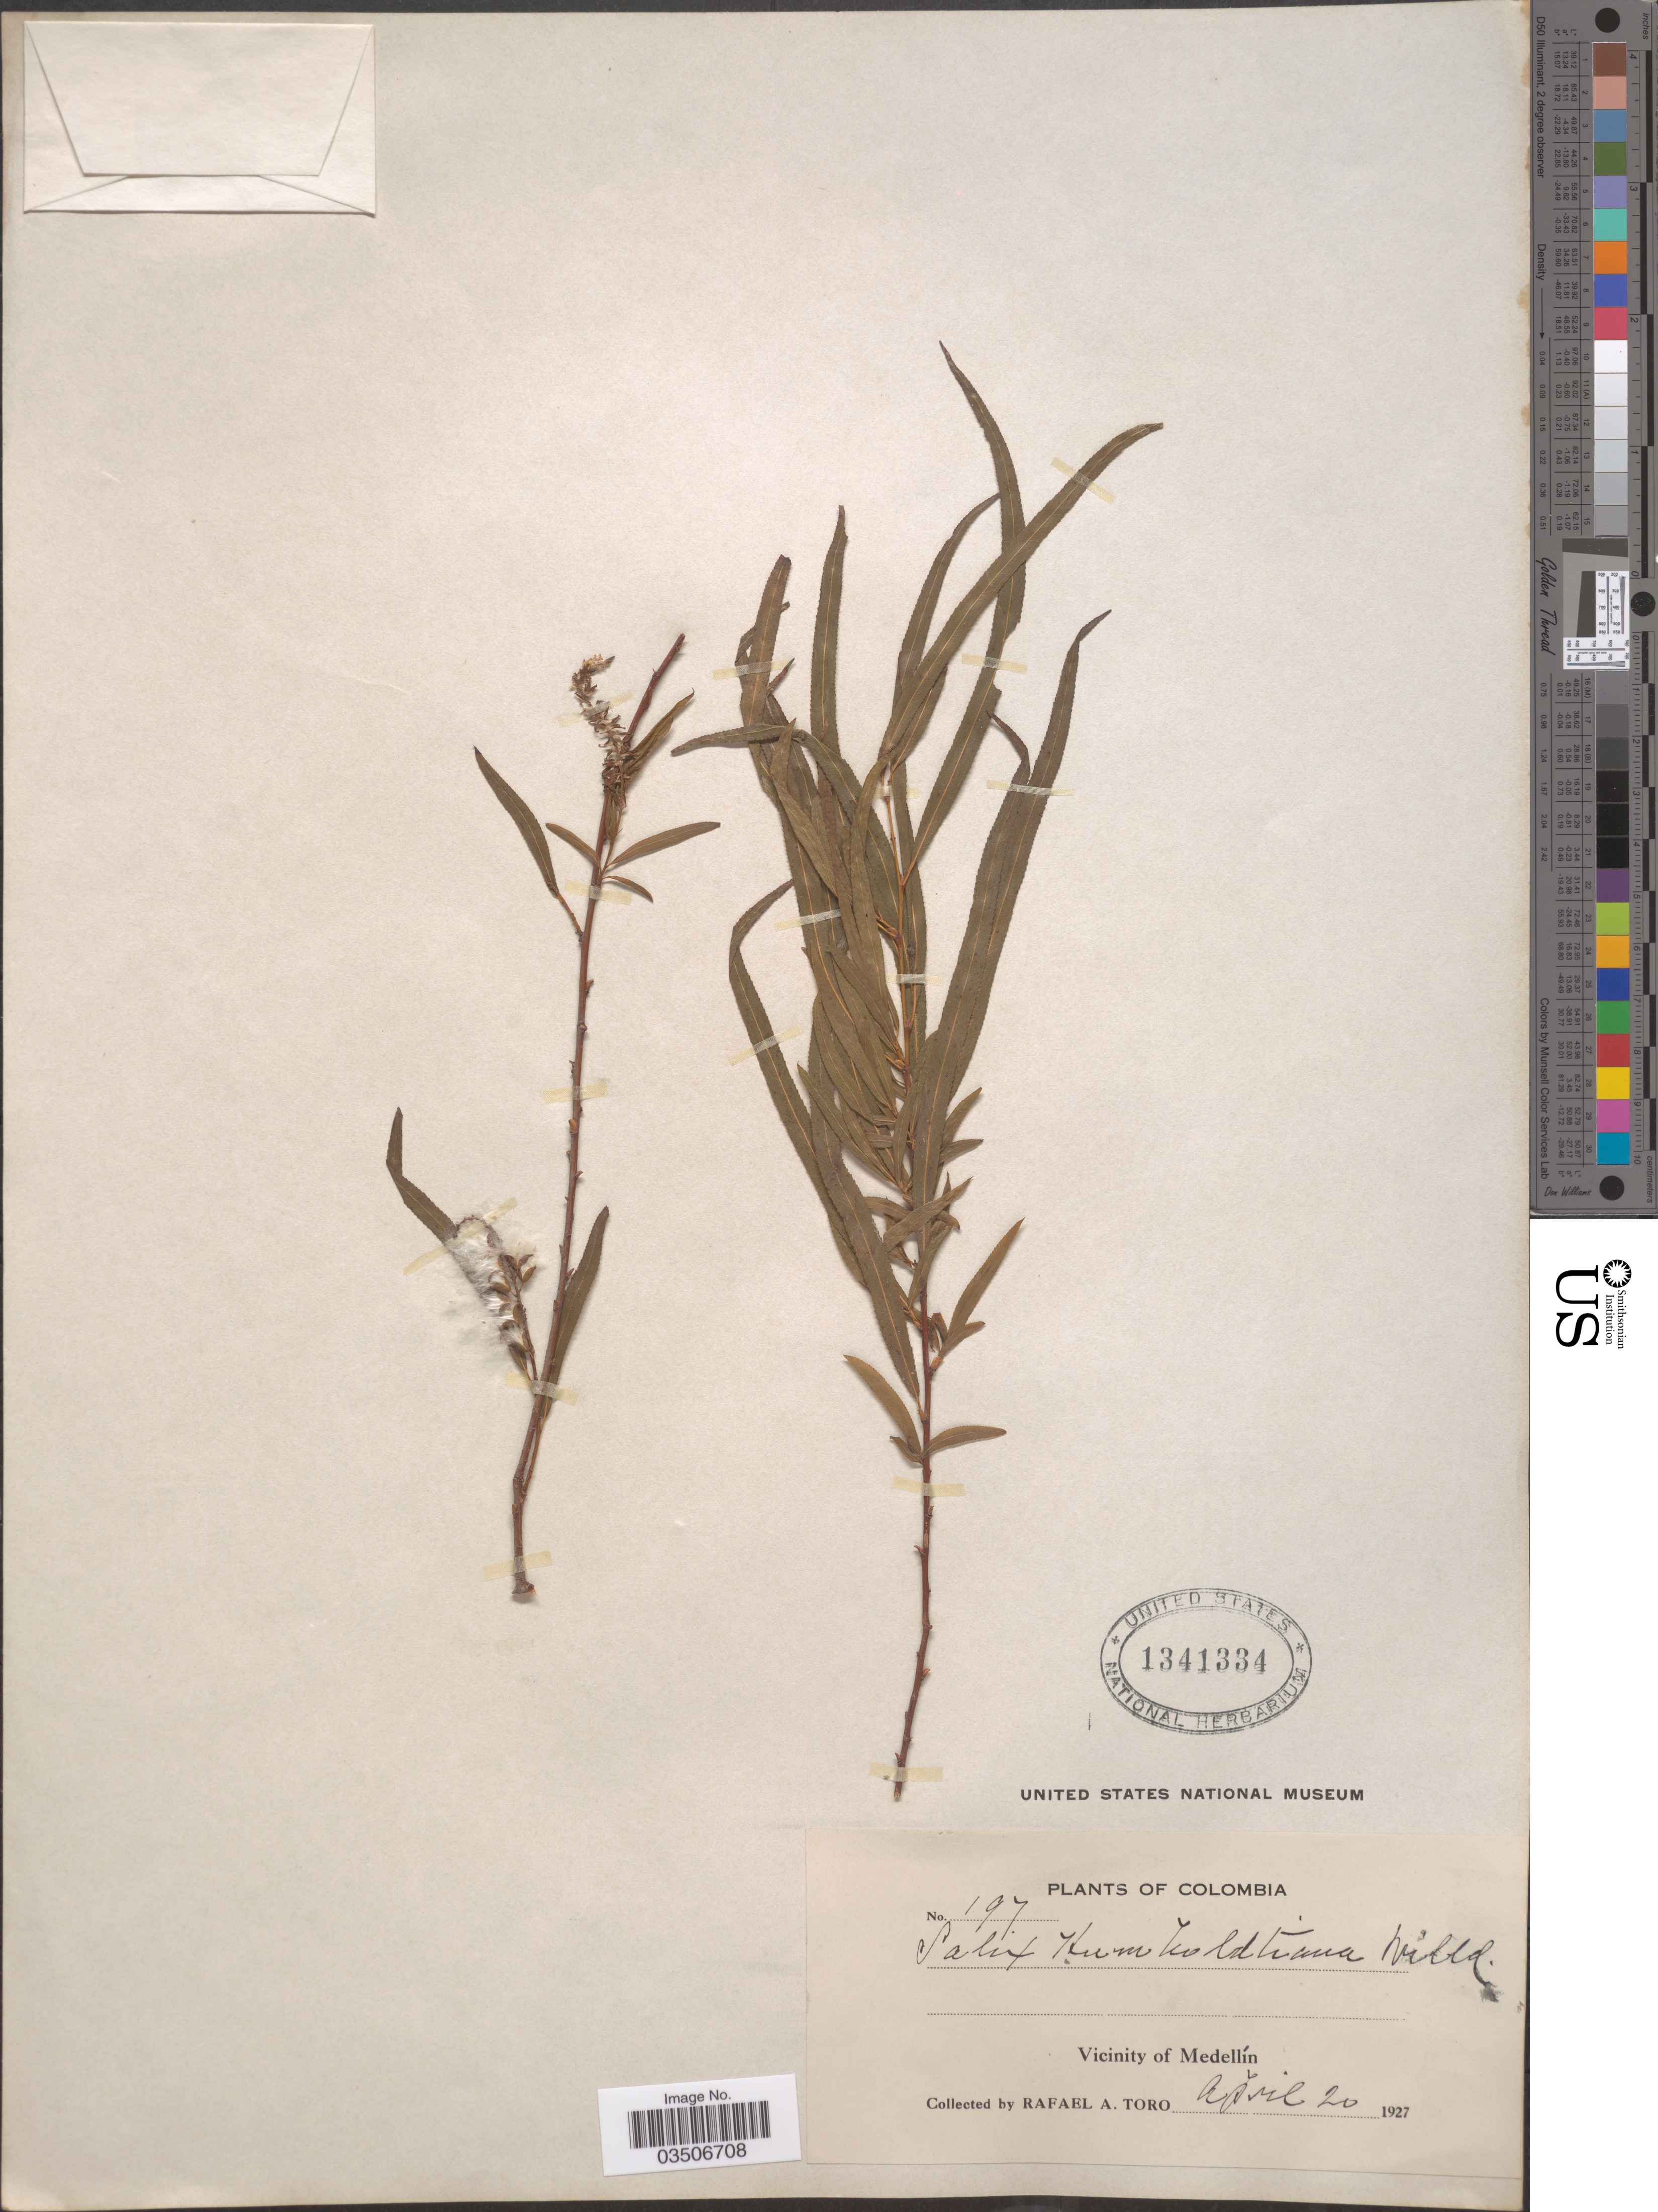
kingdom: Plantae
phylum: Tracheophyta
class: Magnoliopsida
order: Malpighiales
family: Salicaceae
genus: Salix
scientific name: Salix humboldtiana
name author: Willd.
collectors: R. A. Toro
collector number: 197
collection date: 1927-04-20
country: Colombia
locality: Vicinity of Medellín.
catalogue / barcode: US 1341334